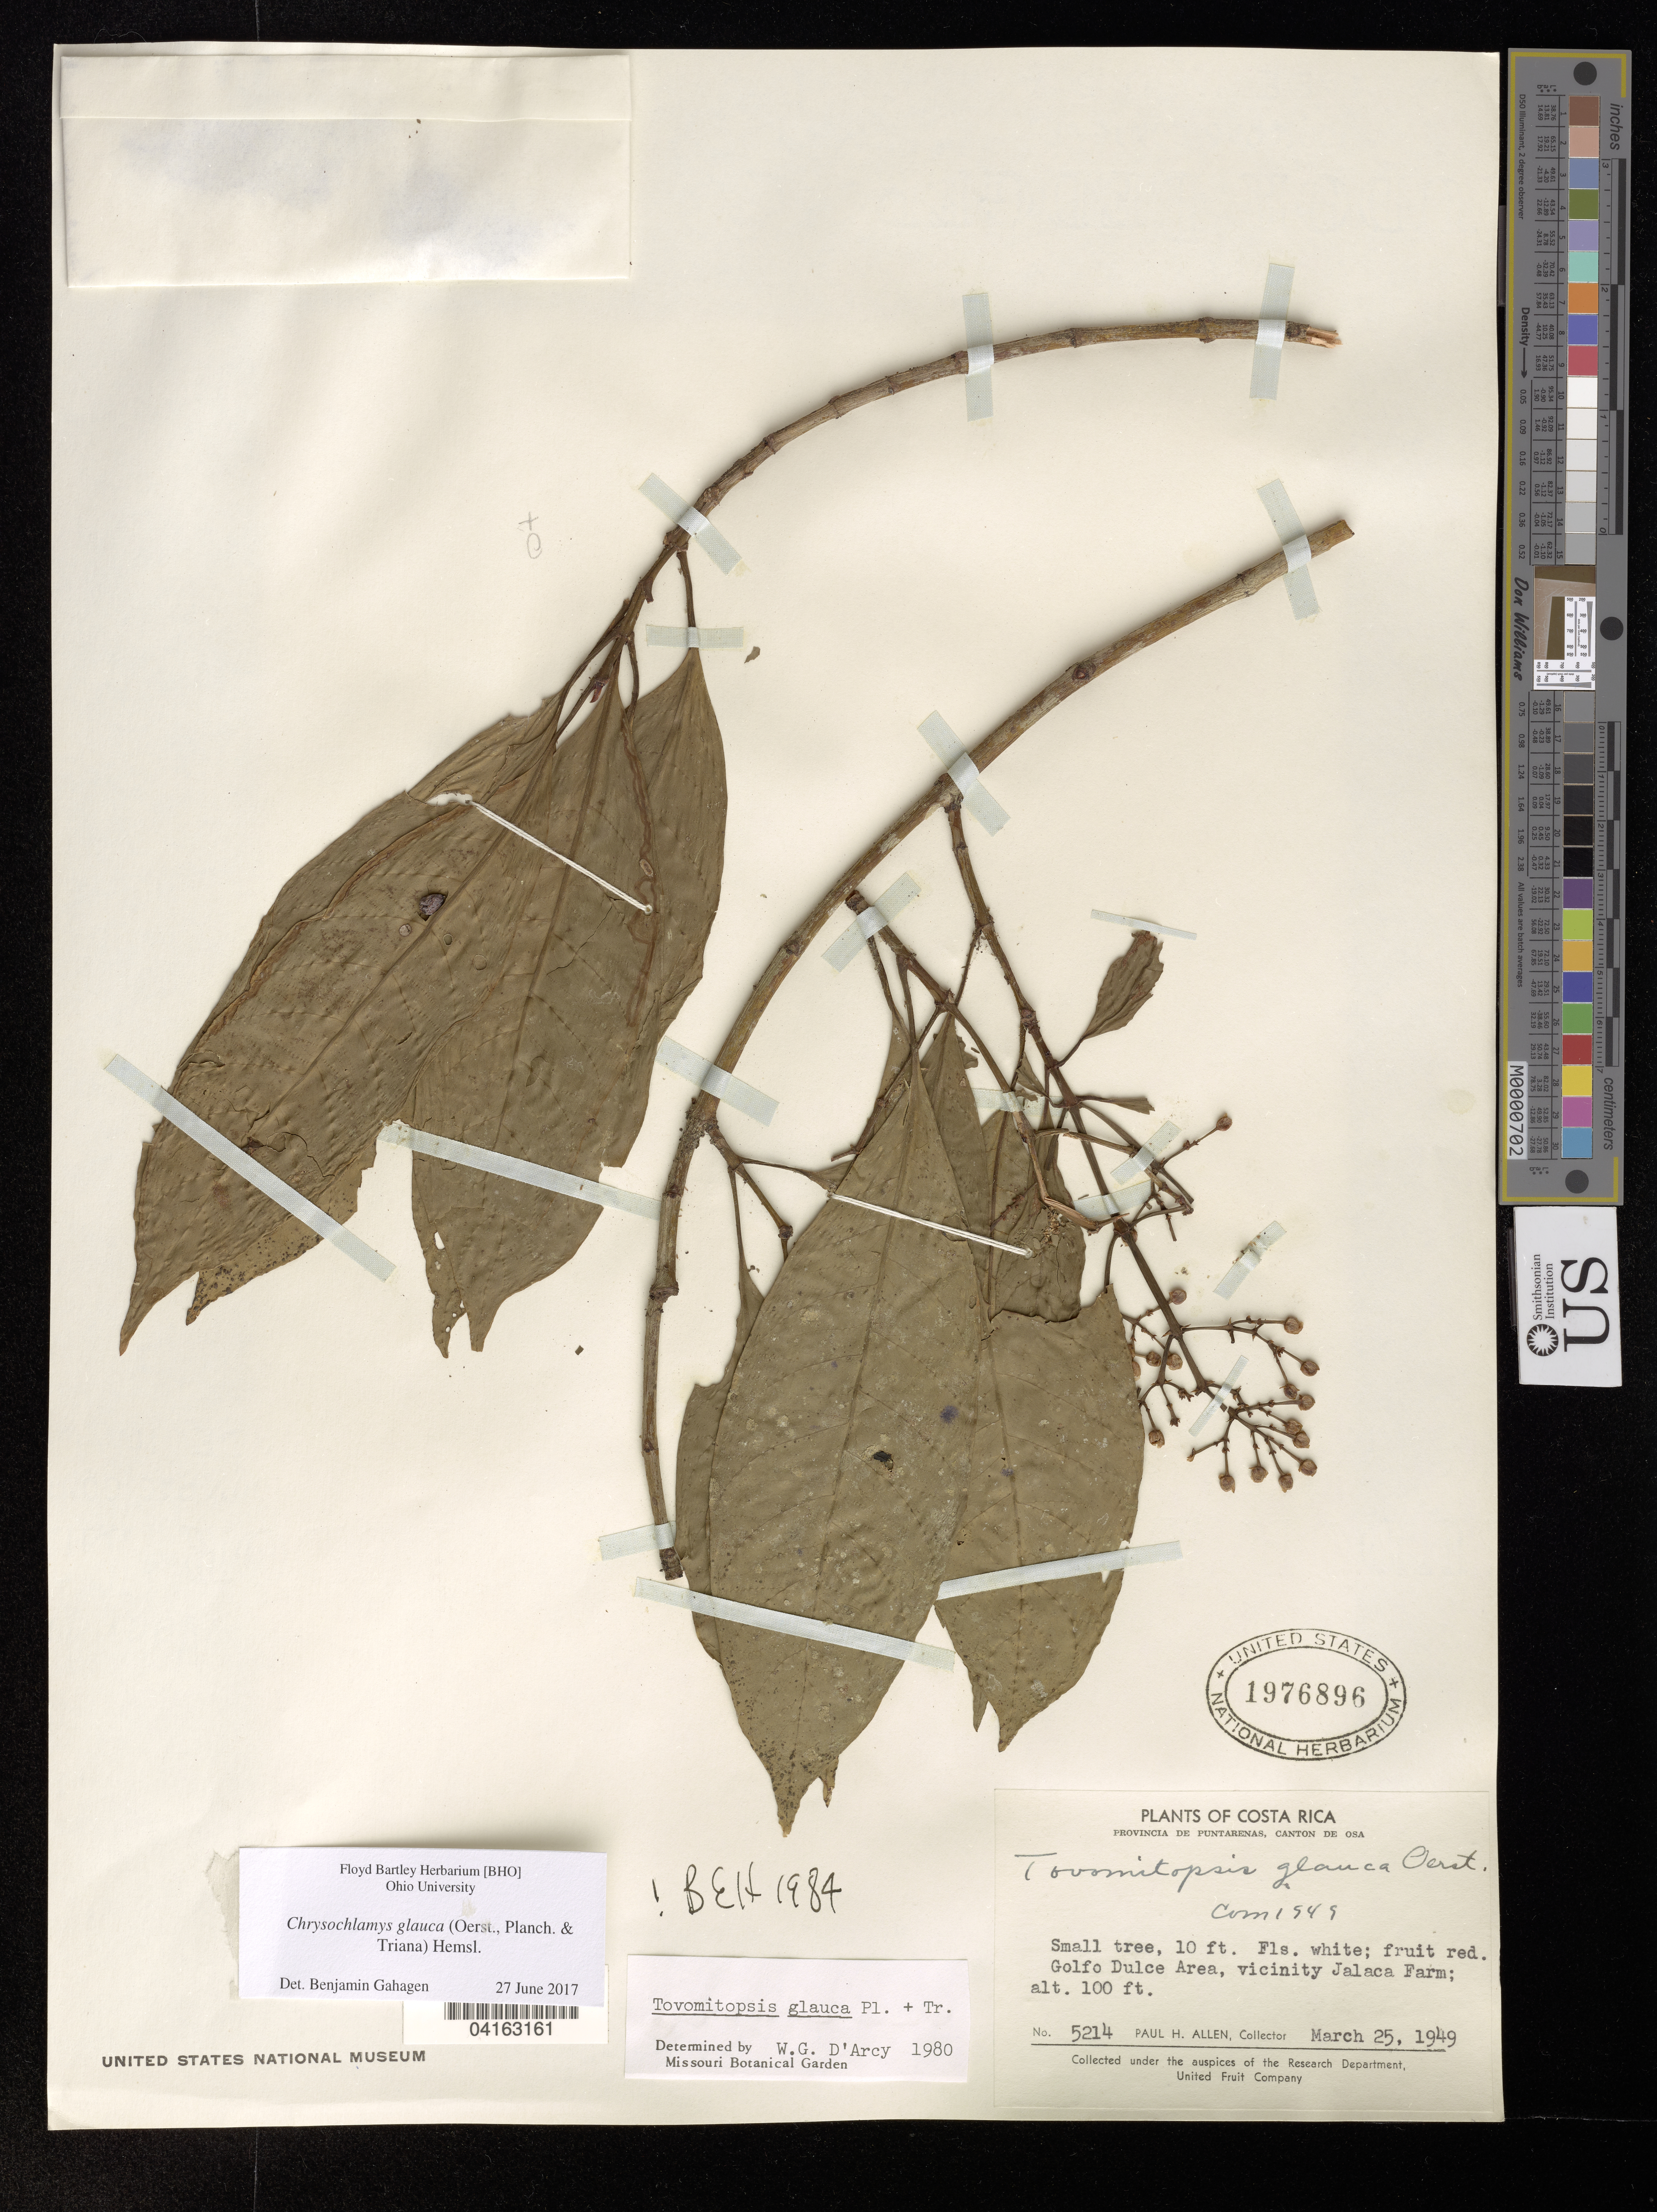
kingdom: Plantae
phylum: Tracheophyta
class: Magnoliopsida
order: Malpighiales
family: Clusiaceae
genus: Chrysochlamys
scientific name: Chrysochlamys glauca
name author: (Oerst. ex Planch. & Triana) Hemsl.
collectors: P. H. Allen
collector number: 5214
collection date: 1949-03-25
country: Costa Rica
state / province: Puntarenas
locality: Provincia de Puntarenas, Canton de Osa. Golgo Dulce Area, vicinity Jalaca Farm.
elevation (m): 30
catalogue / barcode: US 1976896